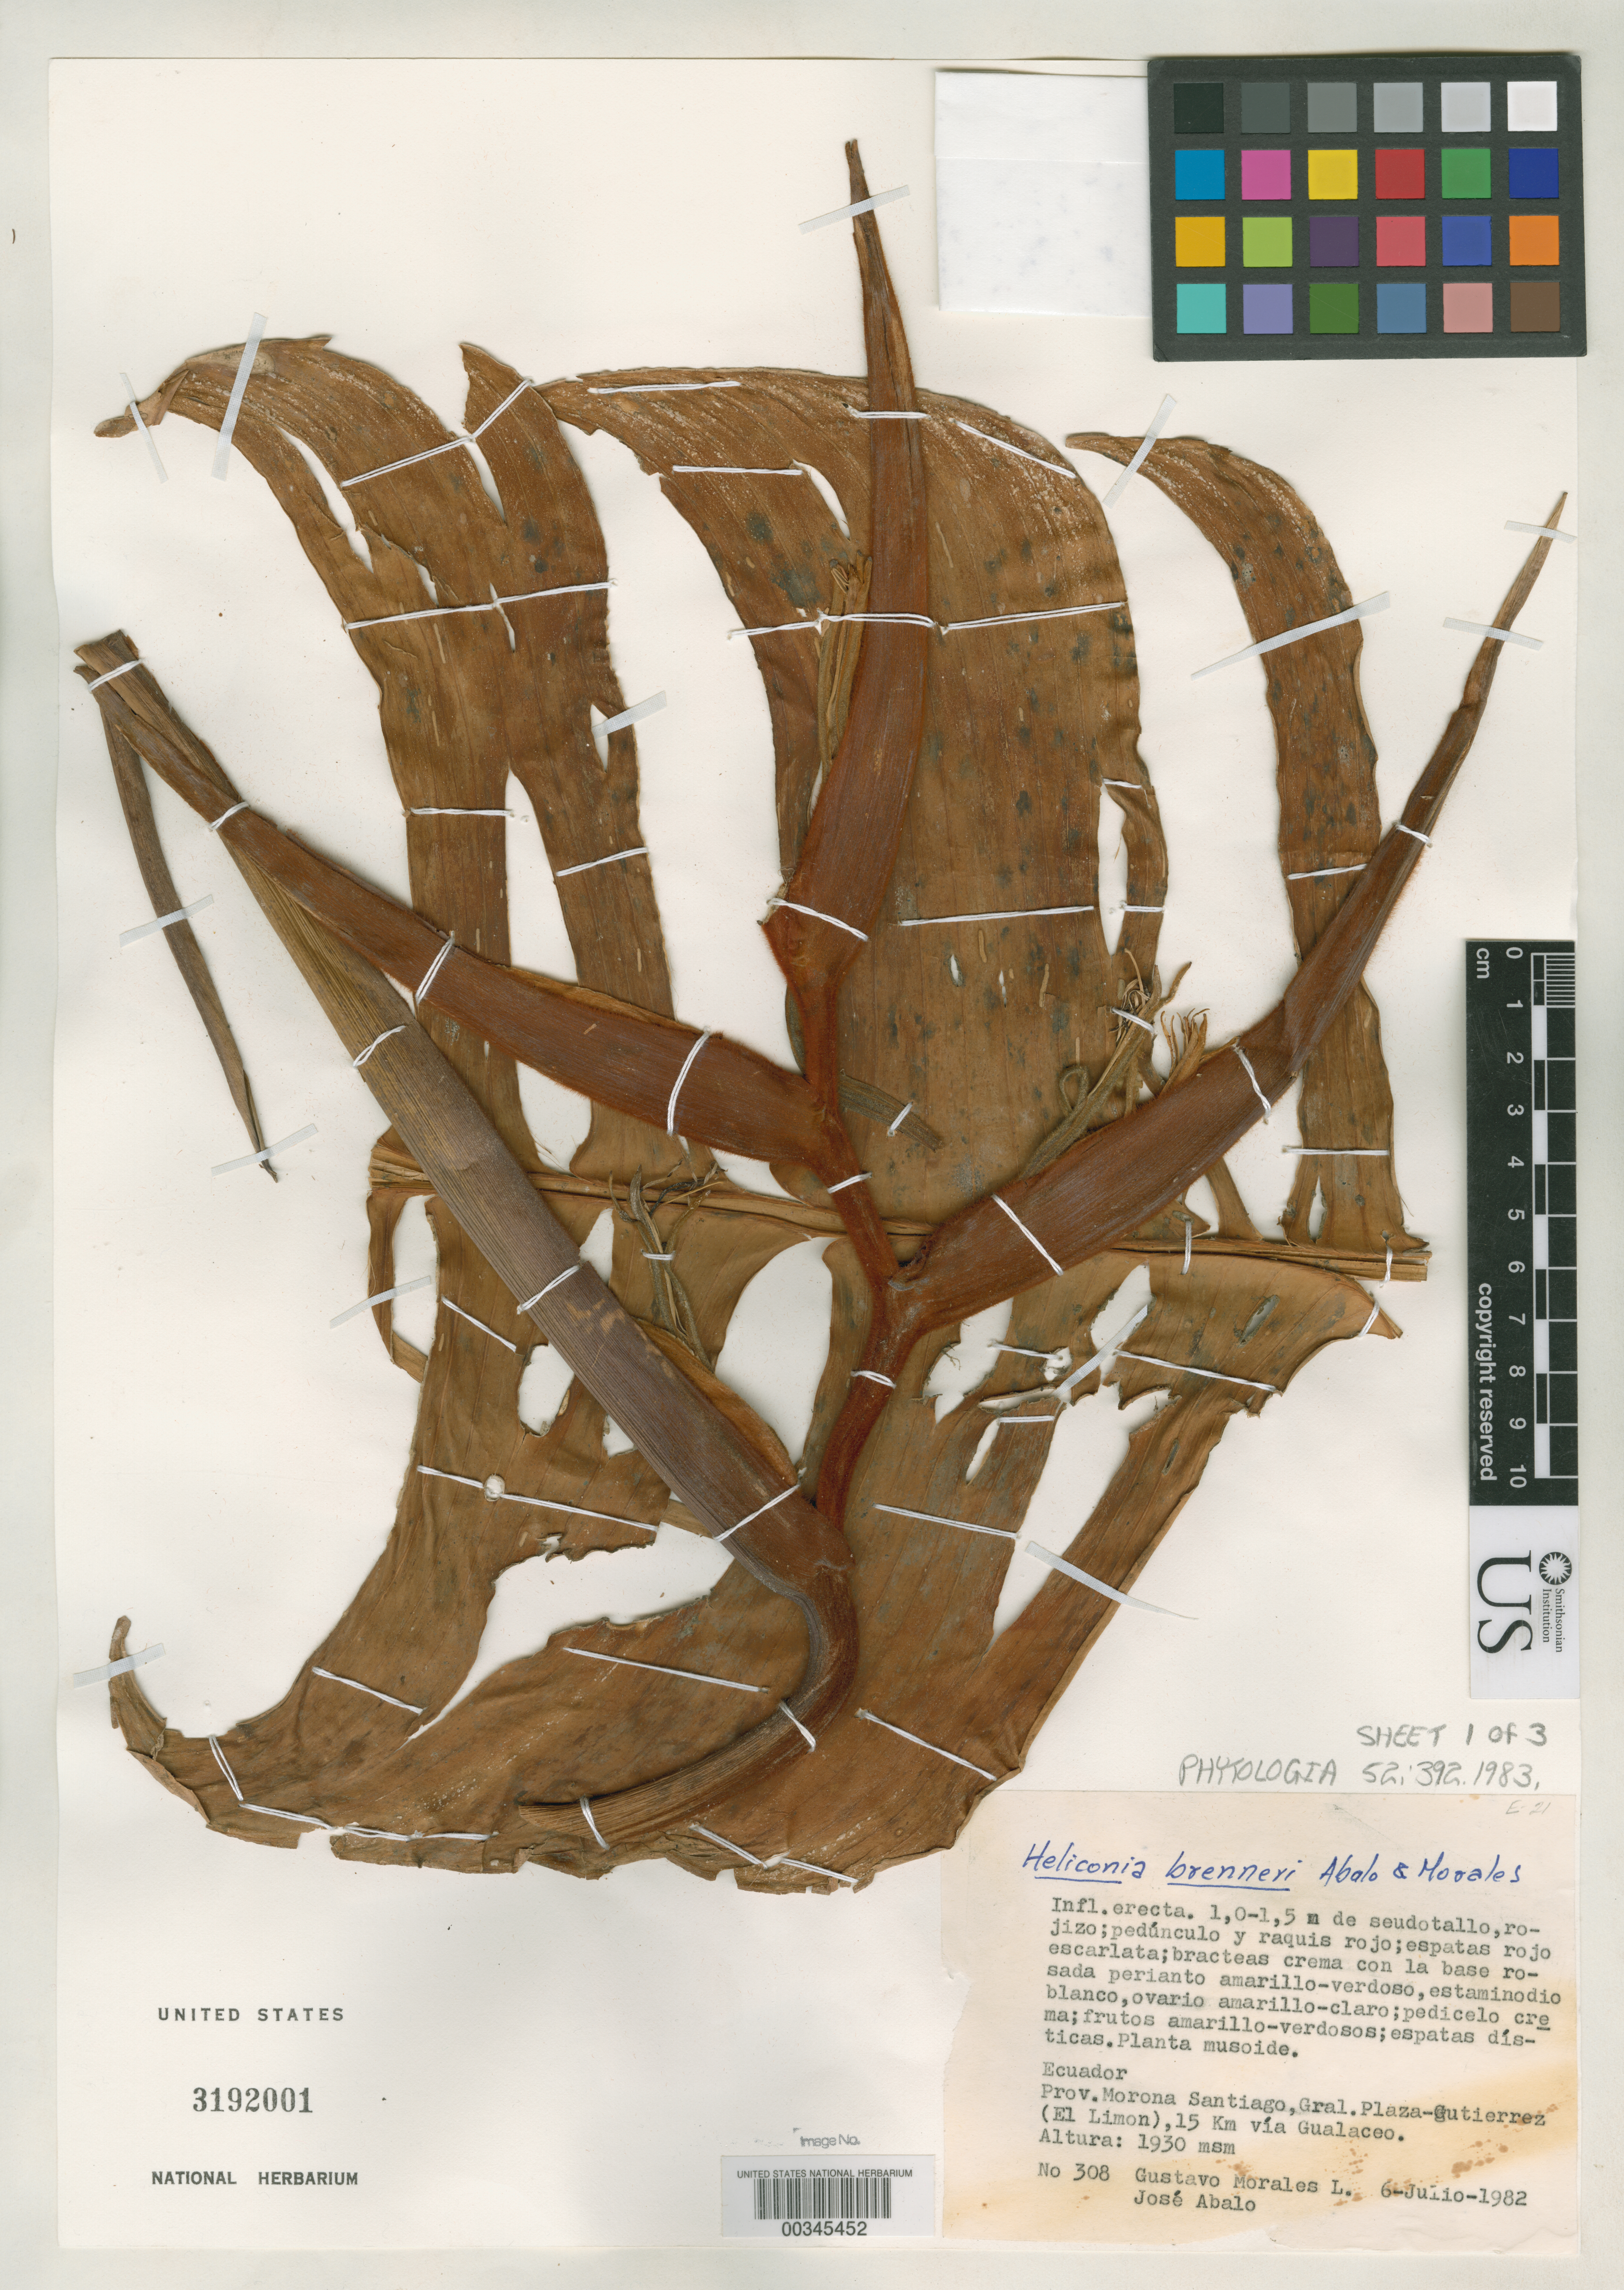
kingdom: Plantae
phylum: Tracheophyta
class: Liliopsida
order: Zingiberales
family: Heliconiaceae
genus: Heliconia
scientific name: Heliconia brenneri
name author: Abalo & G. Morales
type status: Isotype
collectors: G. Morales L. & J. E. Abalo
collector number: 308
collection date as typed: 06 Jul 1982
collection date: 1982-07-06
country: Ecuador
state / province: Morona-Santiago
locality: Gral. Plaza - Gutierrez (El Limon), 15 km via Gualaceo.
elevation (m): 1930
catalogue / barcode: US 3192001